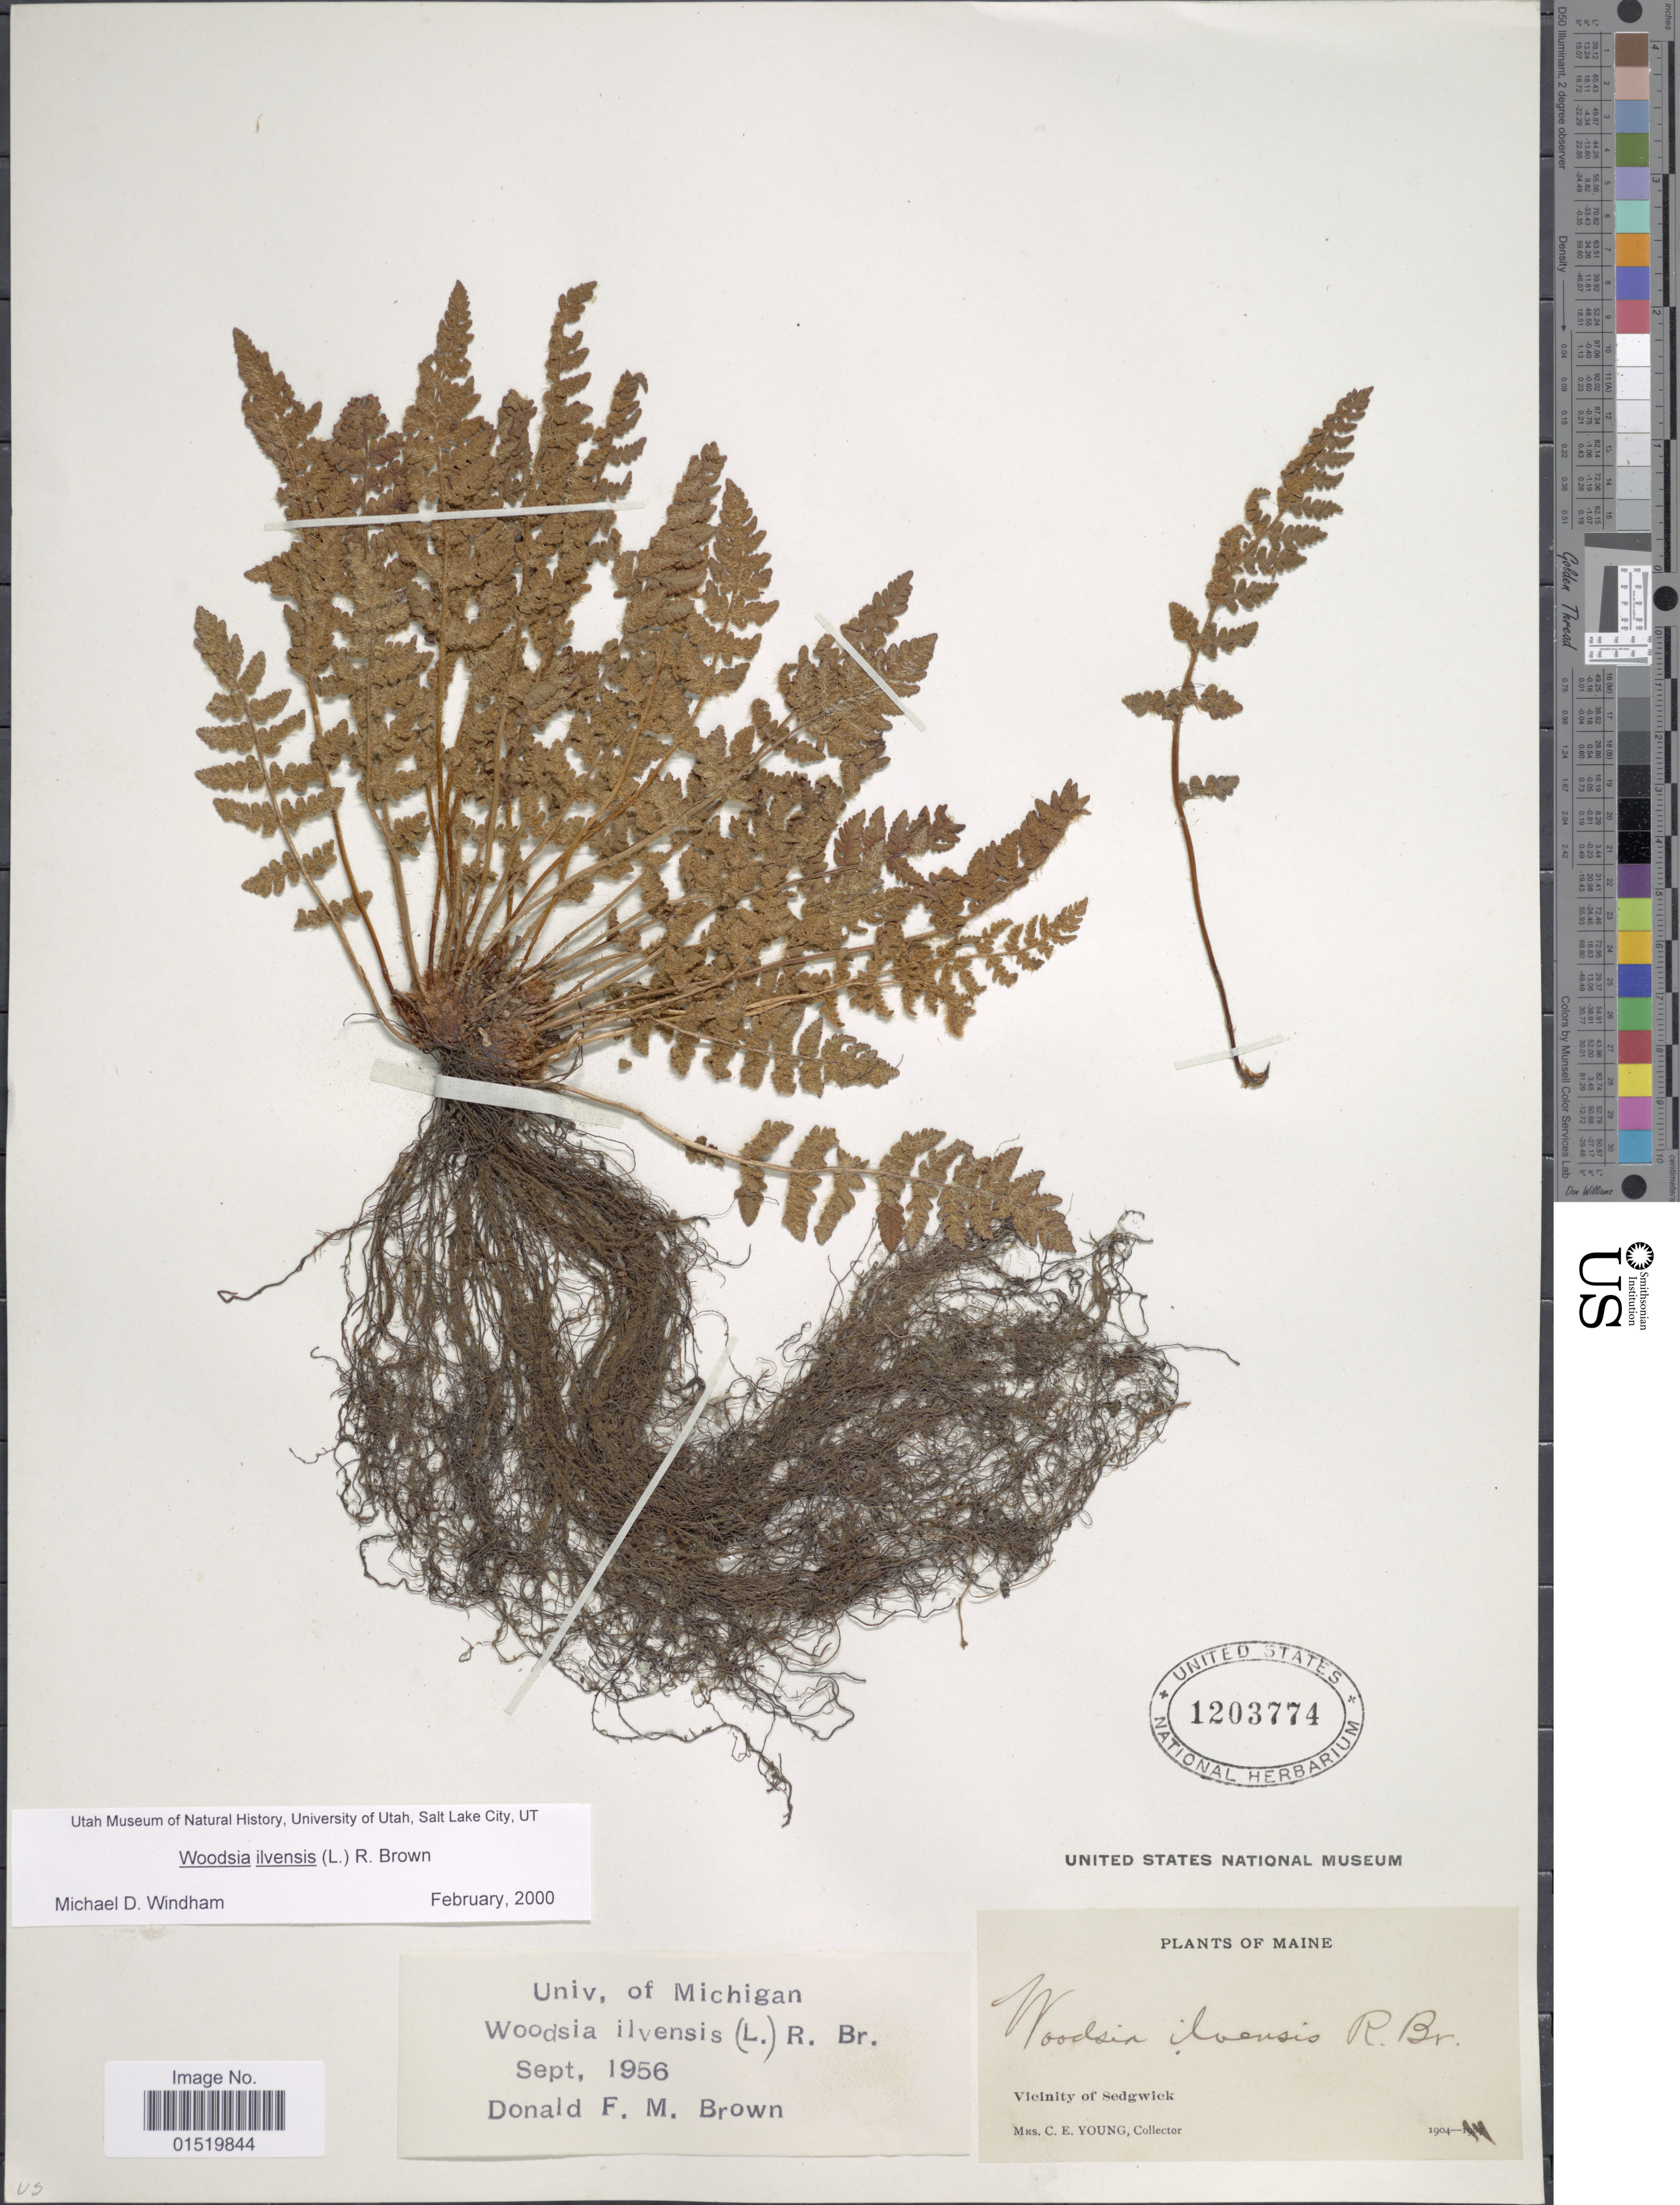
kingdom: Plantae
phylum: Tracheophyta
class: Polypodiopsida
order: Polypodiales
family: Woodsiaceae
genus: Woodsia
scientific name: Woodsia ilvensis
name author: (L.) R. Br.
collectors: C. Young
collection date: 1904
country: United States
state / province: Maine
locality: Vicinity of Sedgwick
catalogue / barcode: US 1203774